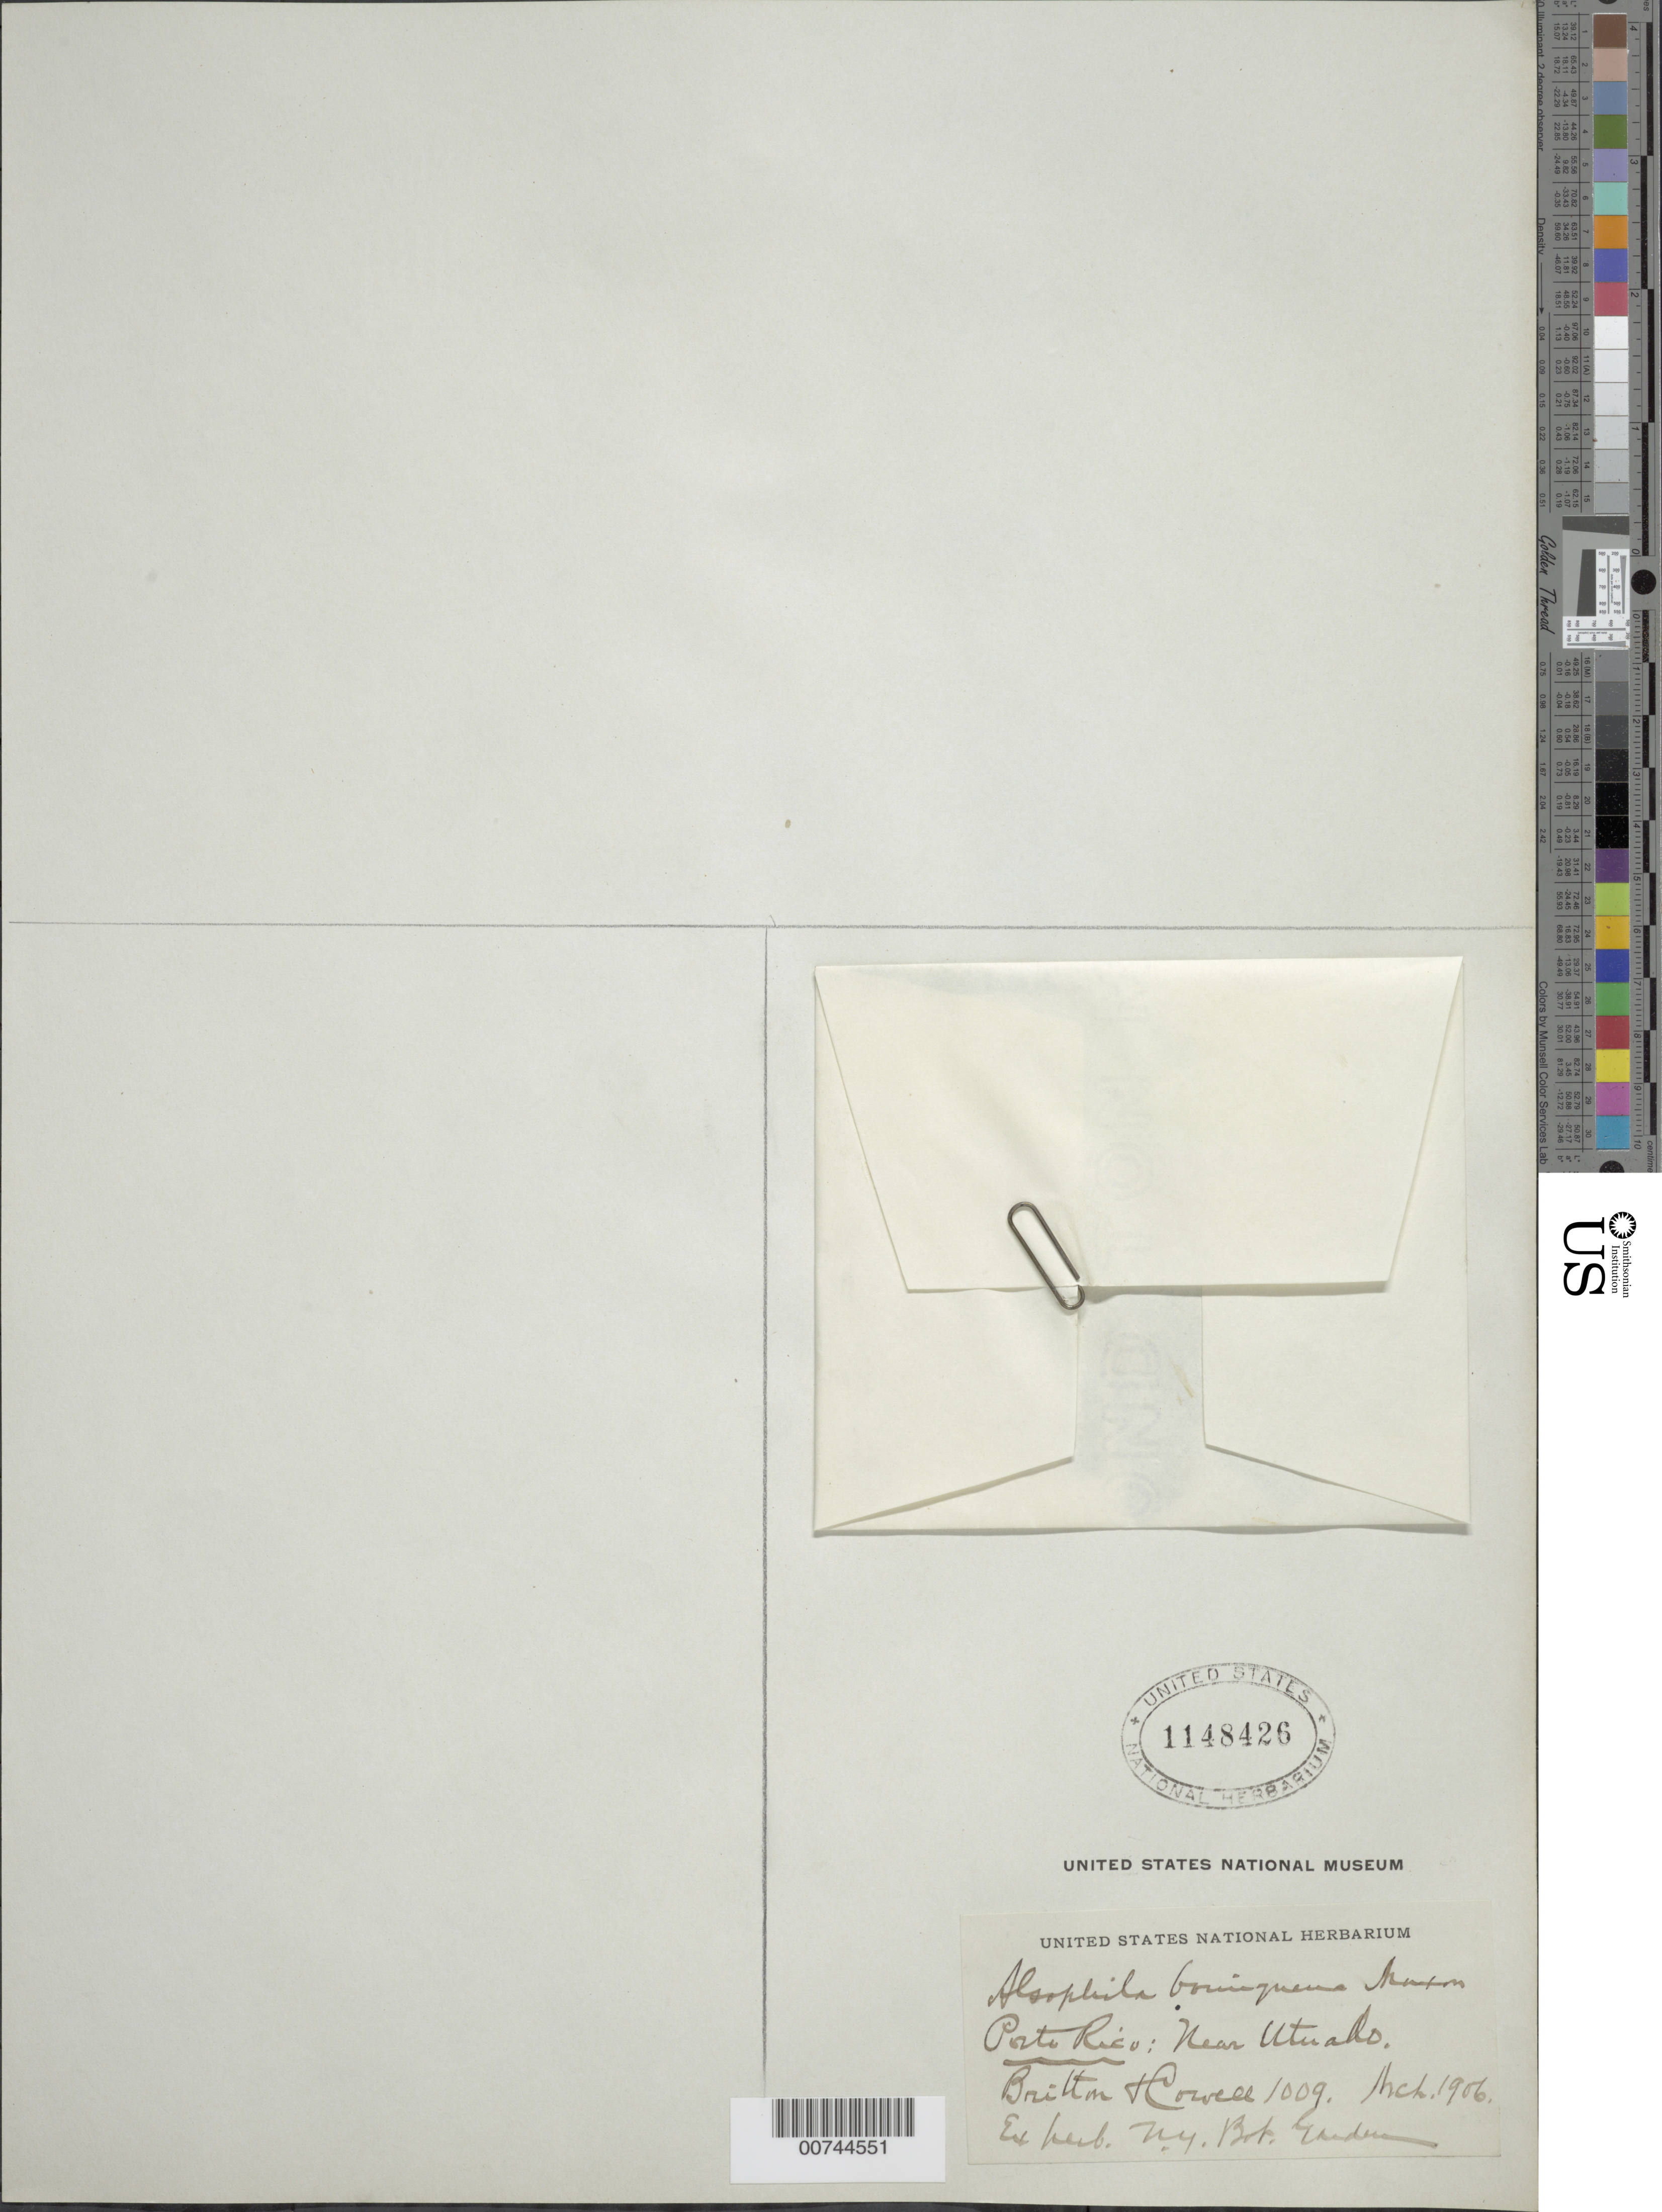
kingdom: Plantae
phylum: Tracheophyta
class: Polypodiopsida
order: Cyatheales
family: Cyatheaceae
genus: Cyathea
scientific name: Cyathea borinquena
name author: (Maxon) Domin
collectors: E. G. Britton & -. Cowell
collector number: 1009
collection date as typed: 15 Mar 1906 to 20 Mar 1906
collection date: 1906-03-15/1906-03-20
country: Puerto Rico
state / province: Utuado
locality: Near Utuado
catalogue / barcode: US 1148426